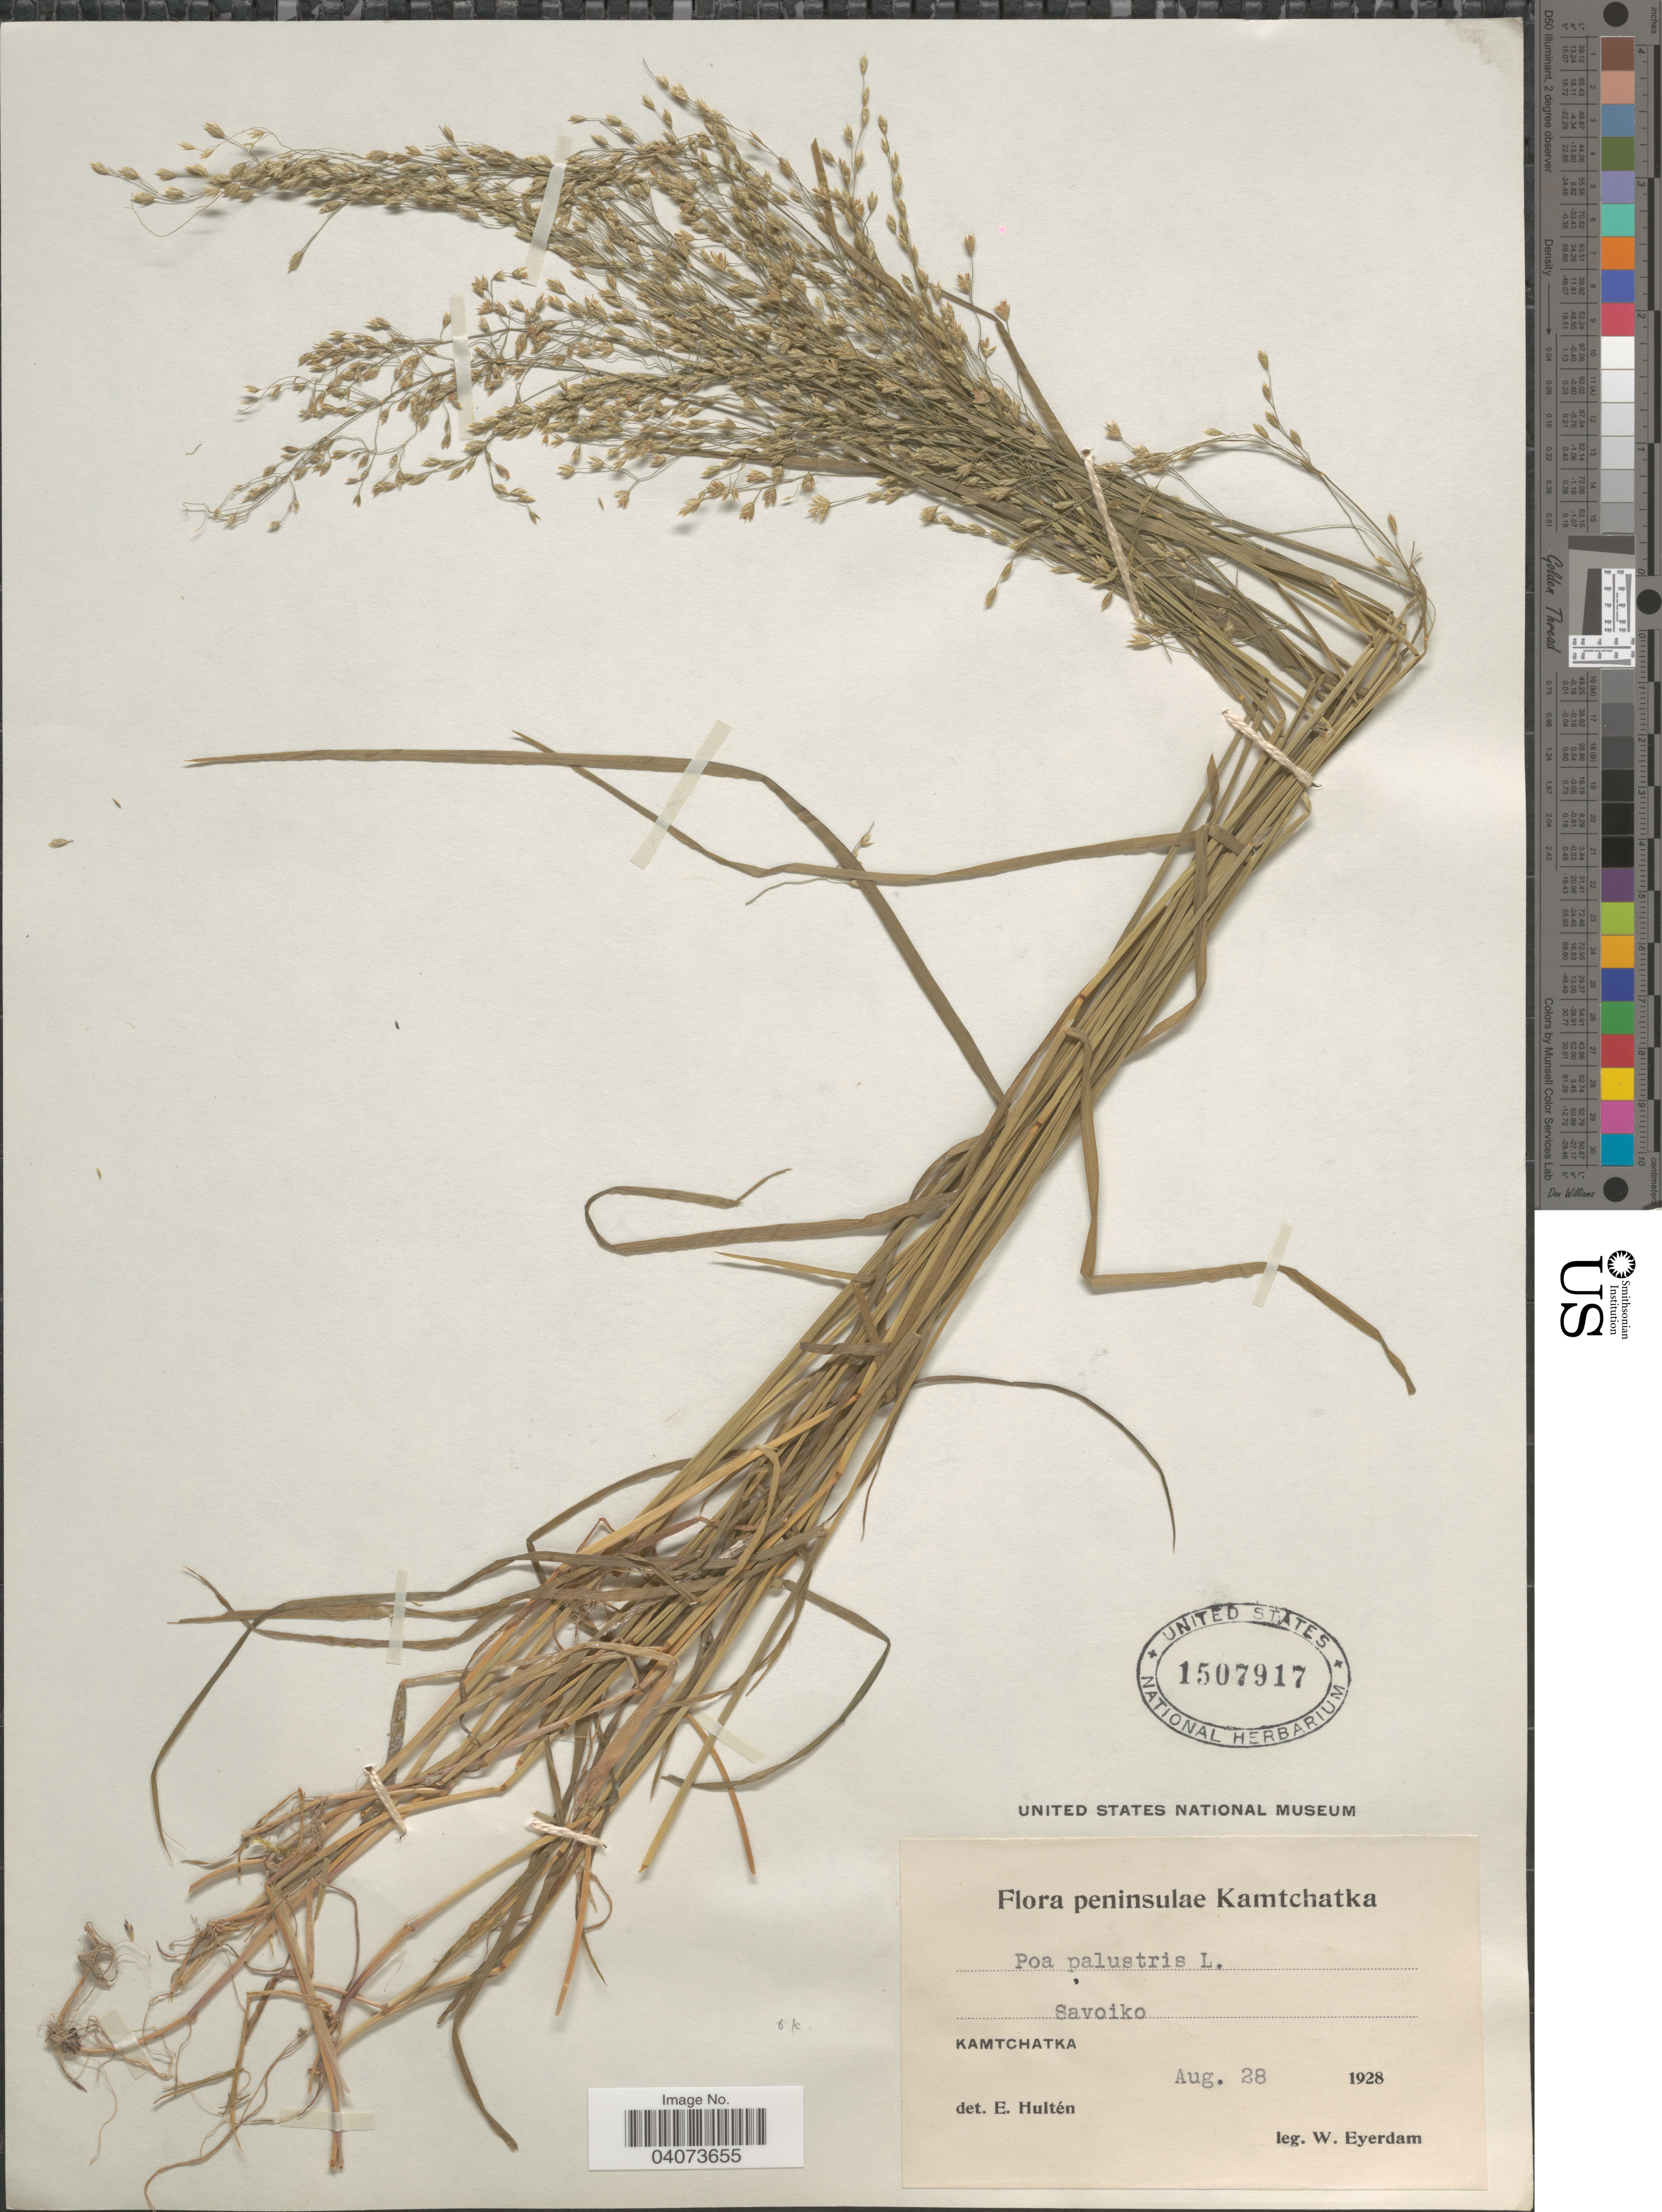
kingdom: Plantae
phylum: Tracheophyta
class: Liliopsida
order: Poales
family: Poaceae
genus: Poa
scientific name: Poa palustris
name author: L.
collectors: W. J. Eyerdam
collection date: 1928-08-28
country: Russian Federation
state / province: Kamchatka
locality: Peninsulae Kamtchatka. Savoiko.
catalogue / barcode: US 1507917